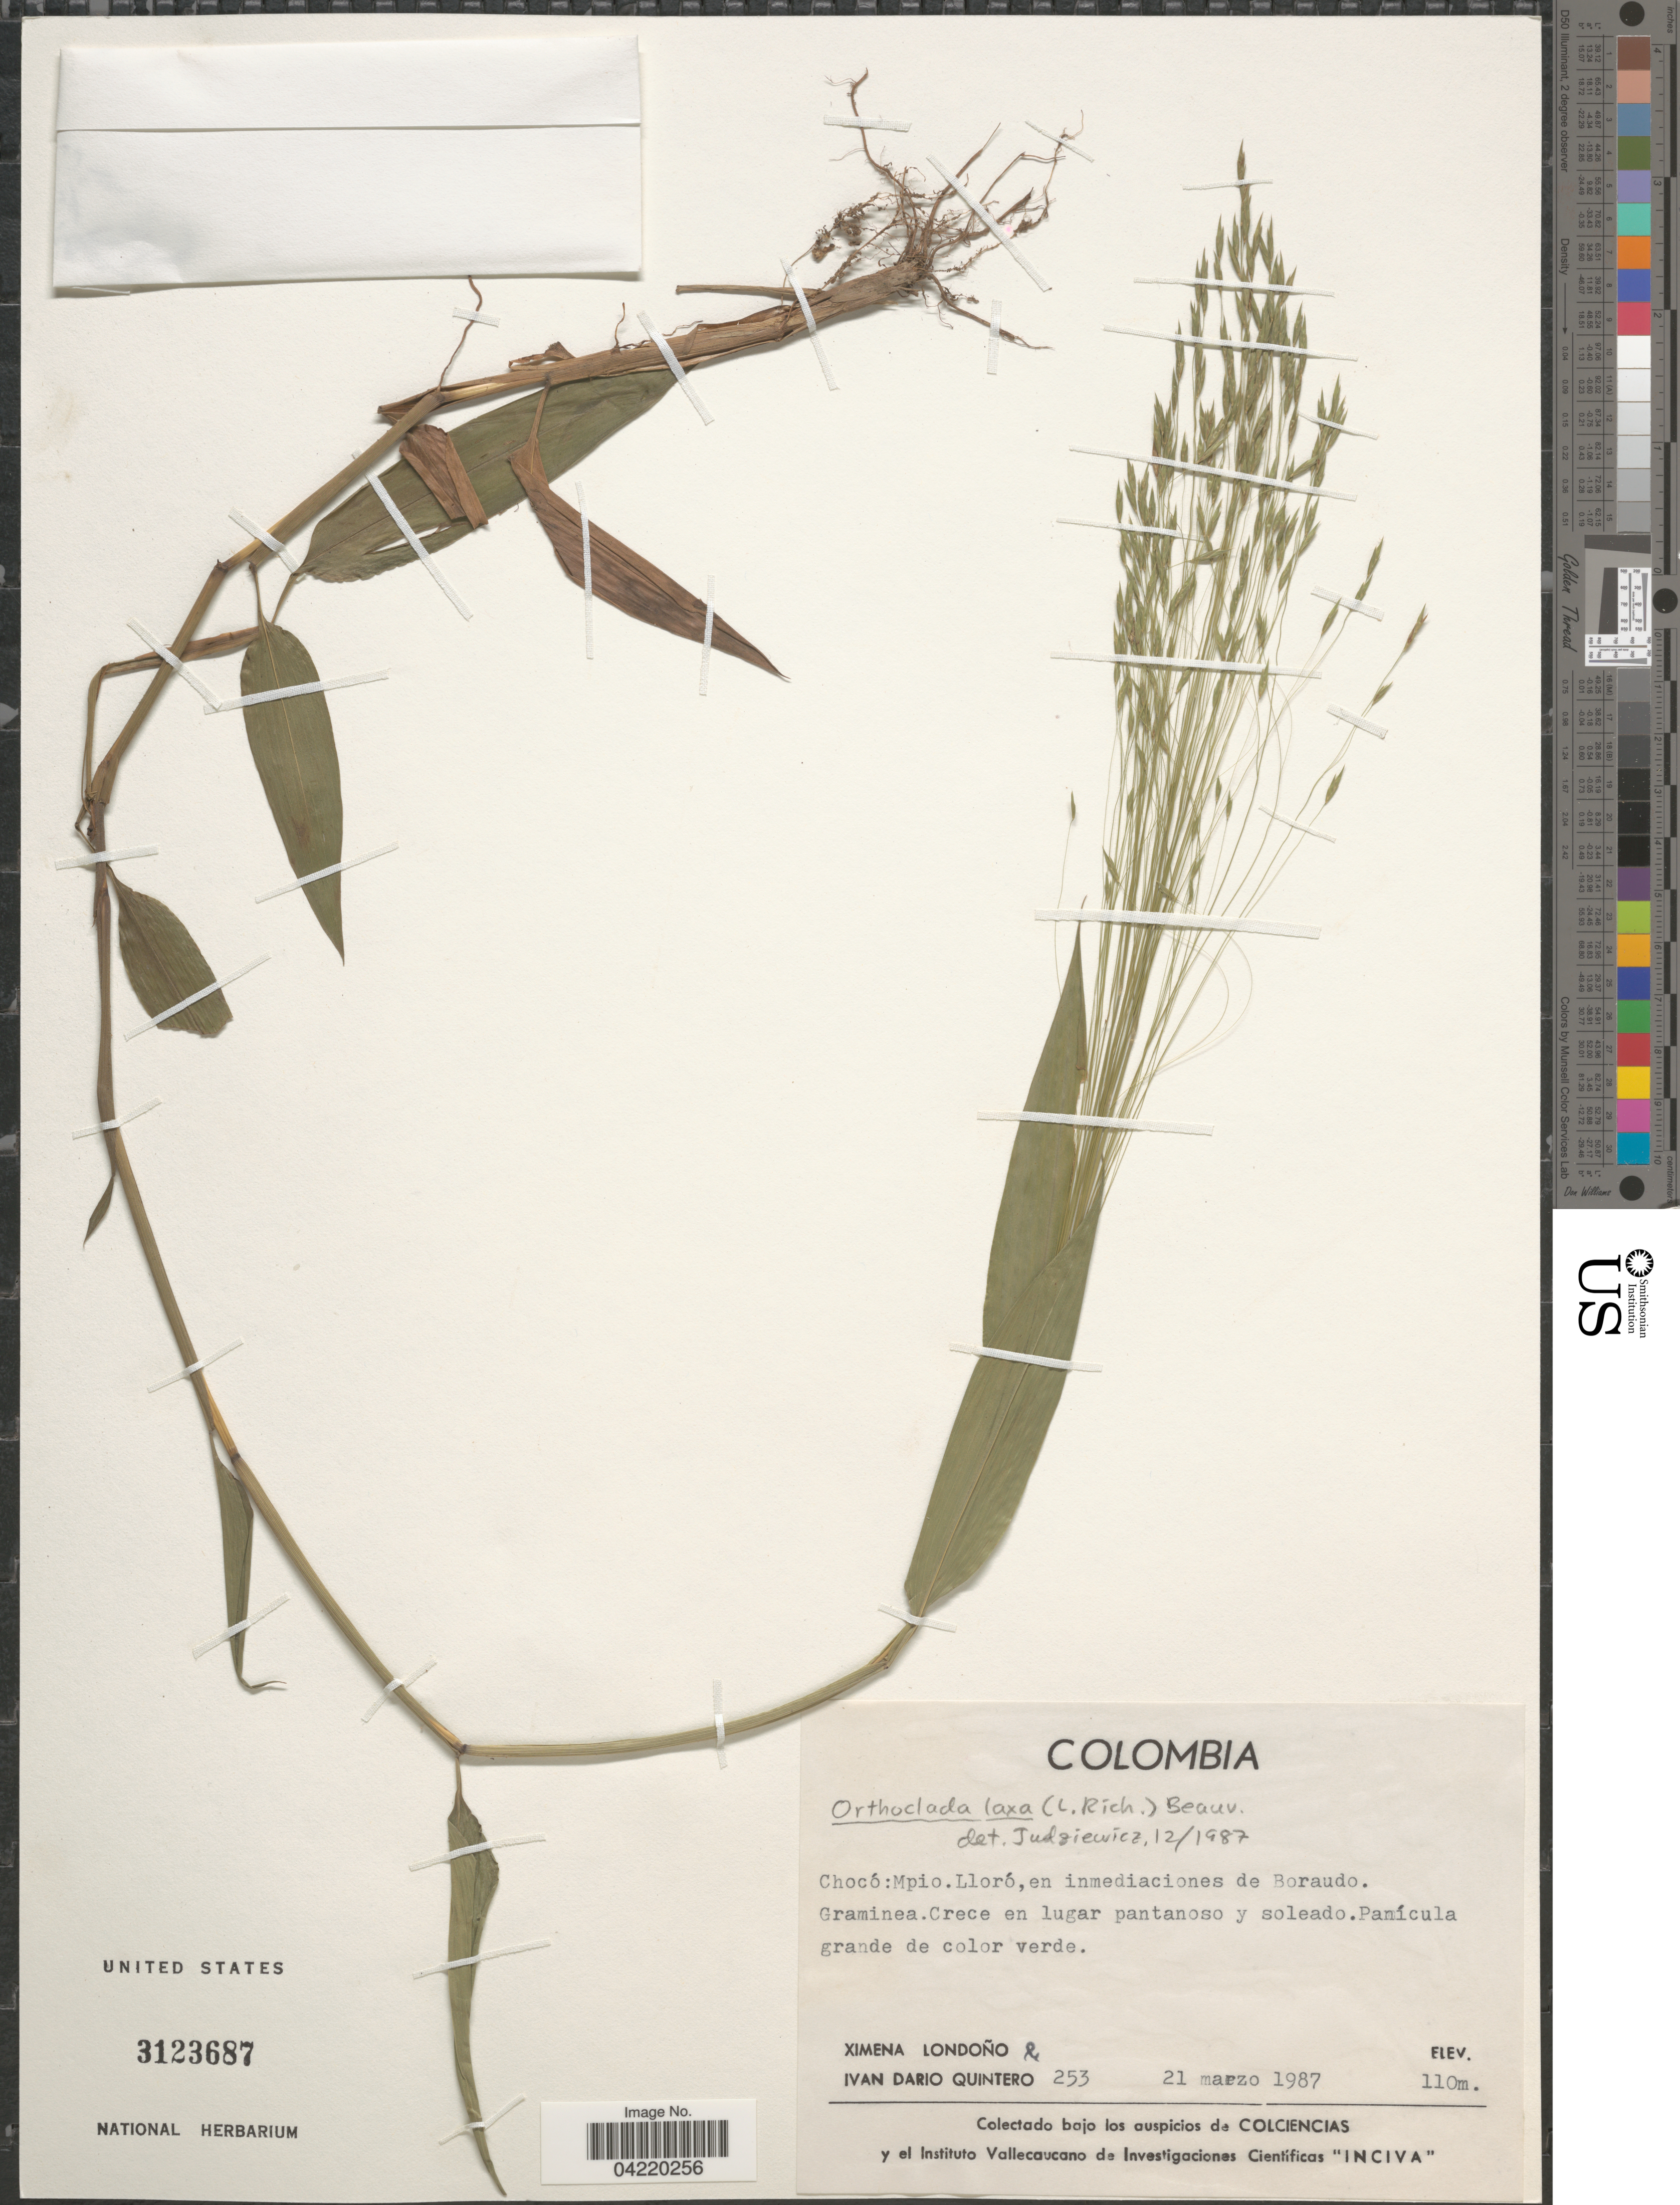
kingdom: Plantae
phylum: Tracheophyta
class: Liliopsida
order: Poales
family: Poaceae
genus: Orthoclada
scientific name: Orthoclada laxa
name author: P. Beauv.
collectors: X. Londoño & I. Quintero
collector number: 253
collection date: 1987-03-21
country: Colombia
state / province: Chocó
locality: Mpio. Lloró, en inmediaciones de Boraudo.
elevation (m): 110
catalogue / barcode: US 3123687